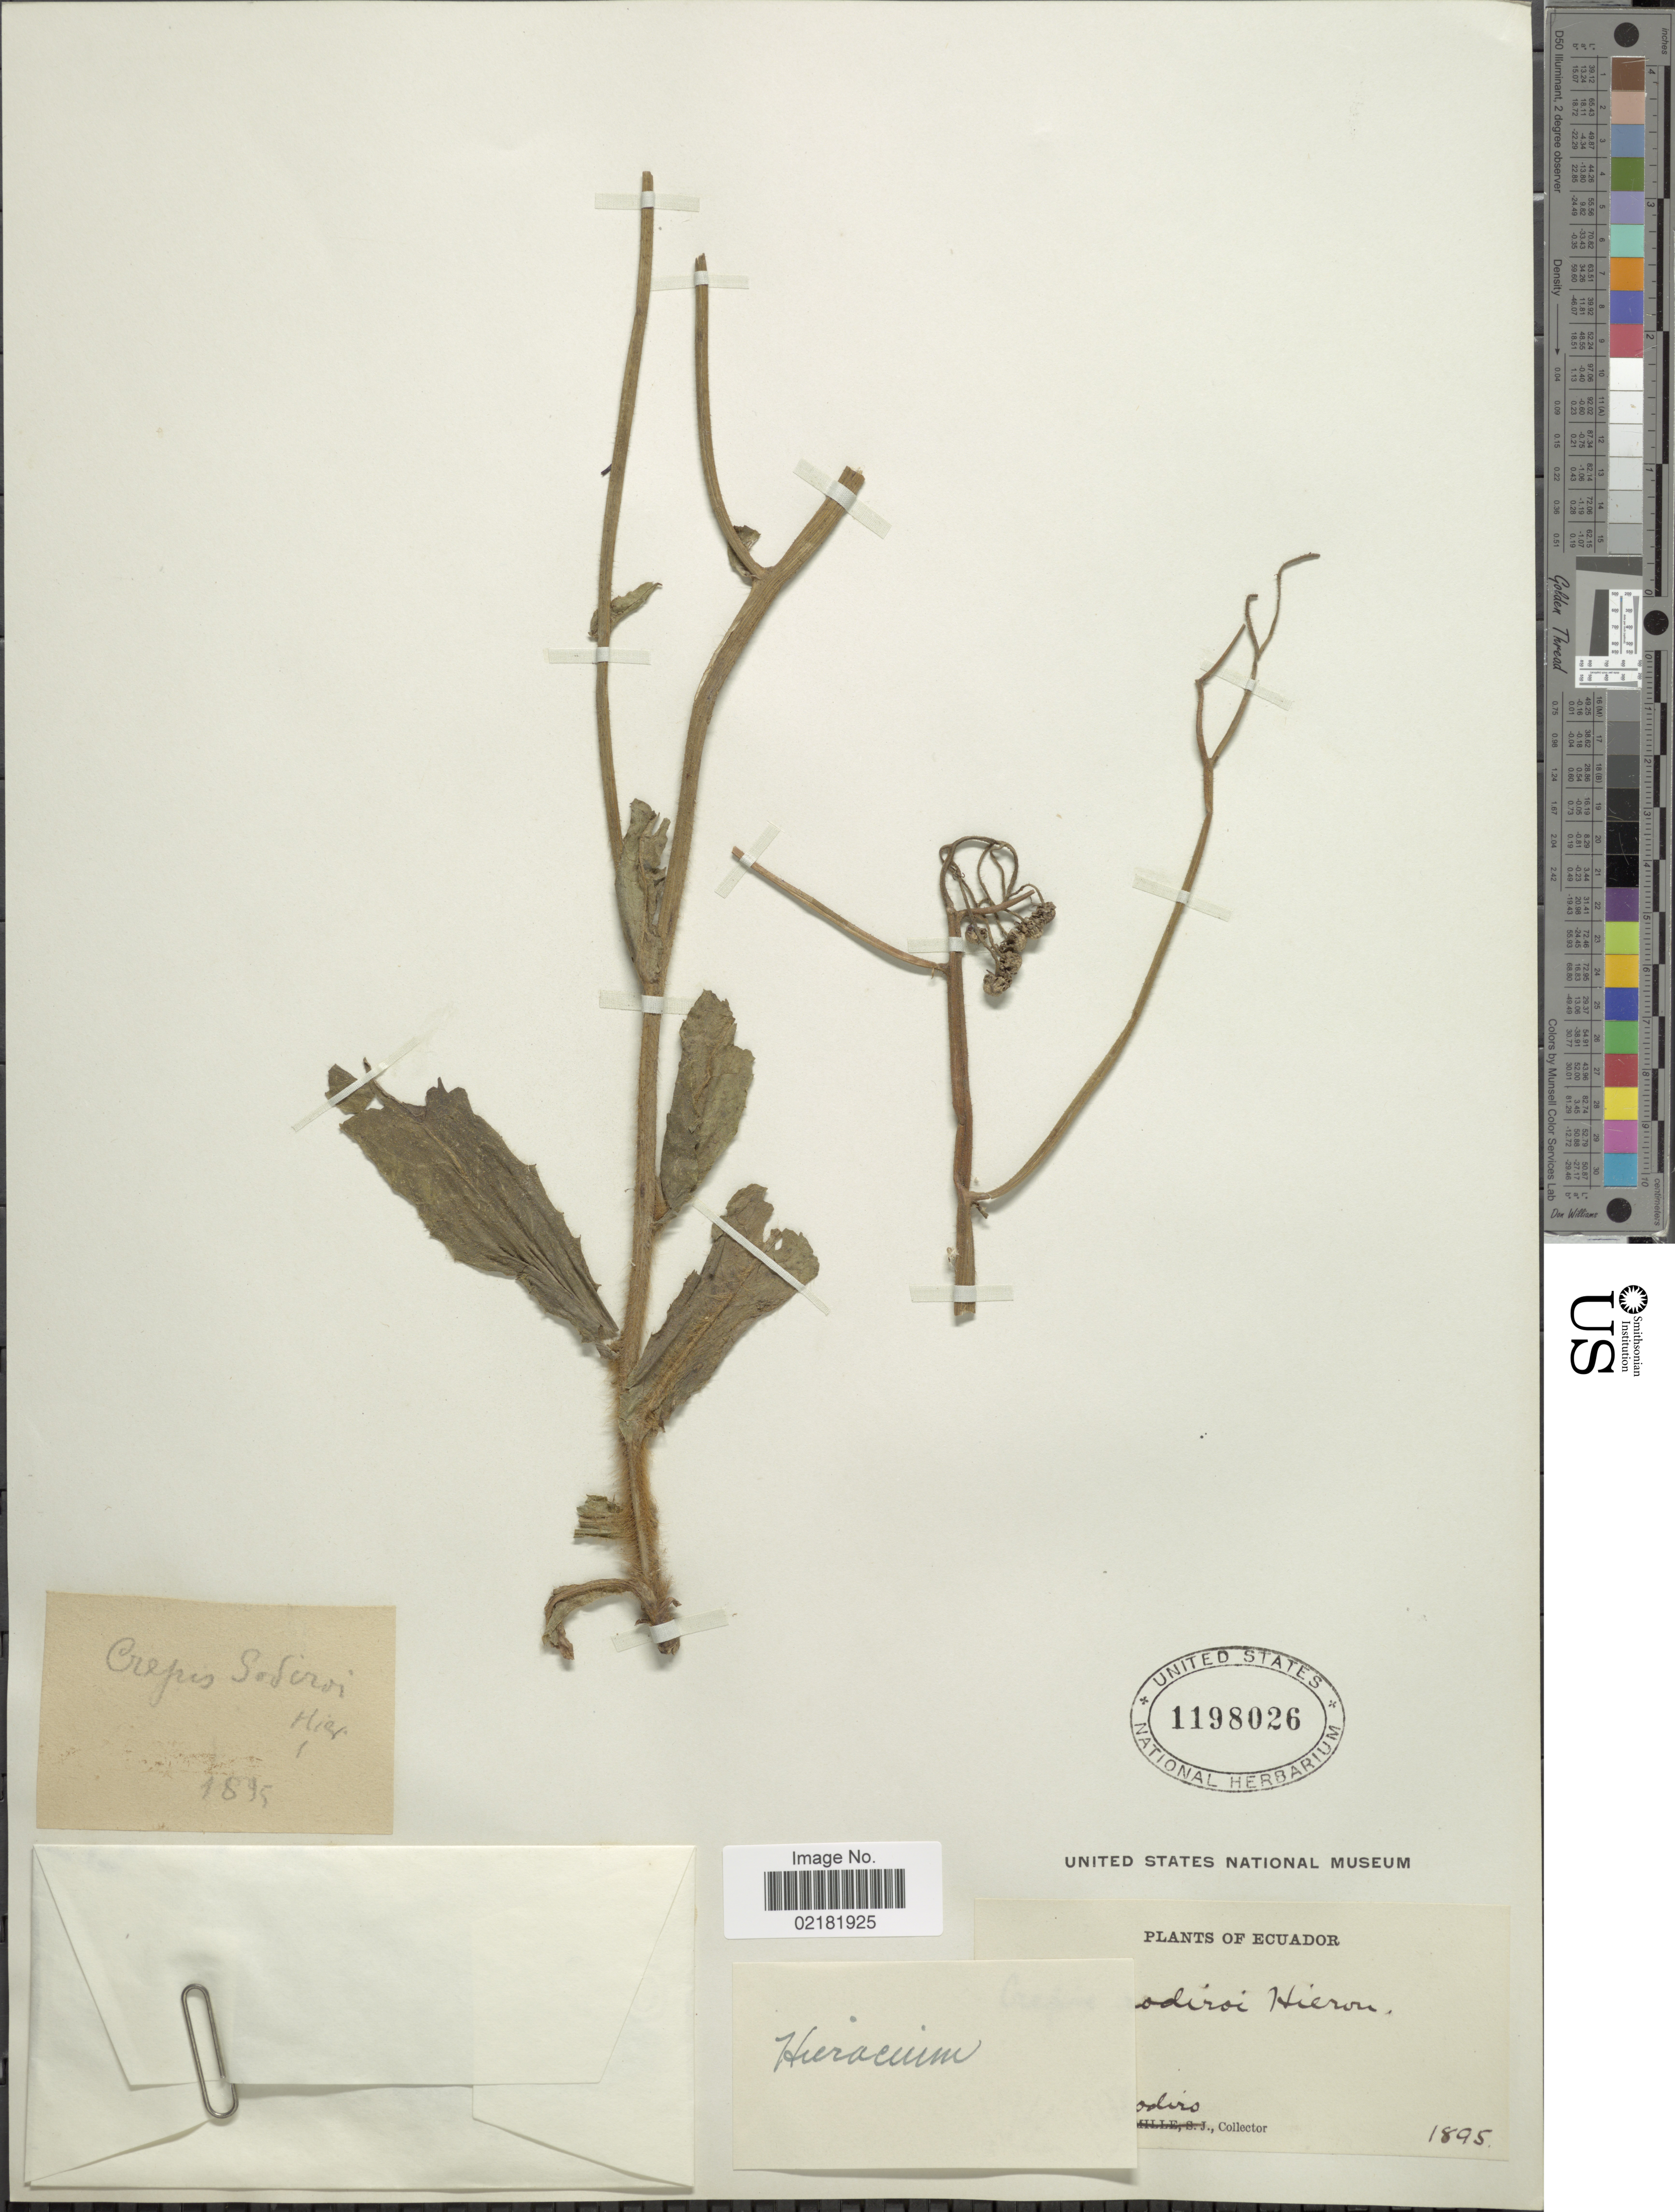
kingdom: Plantae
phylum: Tracheophyta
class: Magnoliopsida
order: Asterales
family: Asteraceae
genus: Hieracium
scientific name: Hieracium repandulare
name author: Druce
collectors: L. Sodiro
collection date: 1895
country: Ecuador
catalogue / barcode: US 1198026